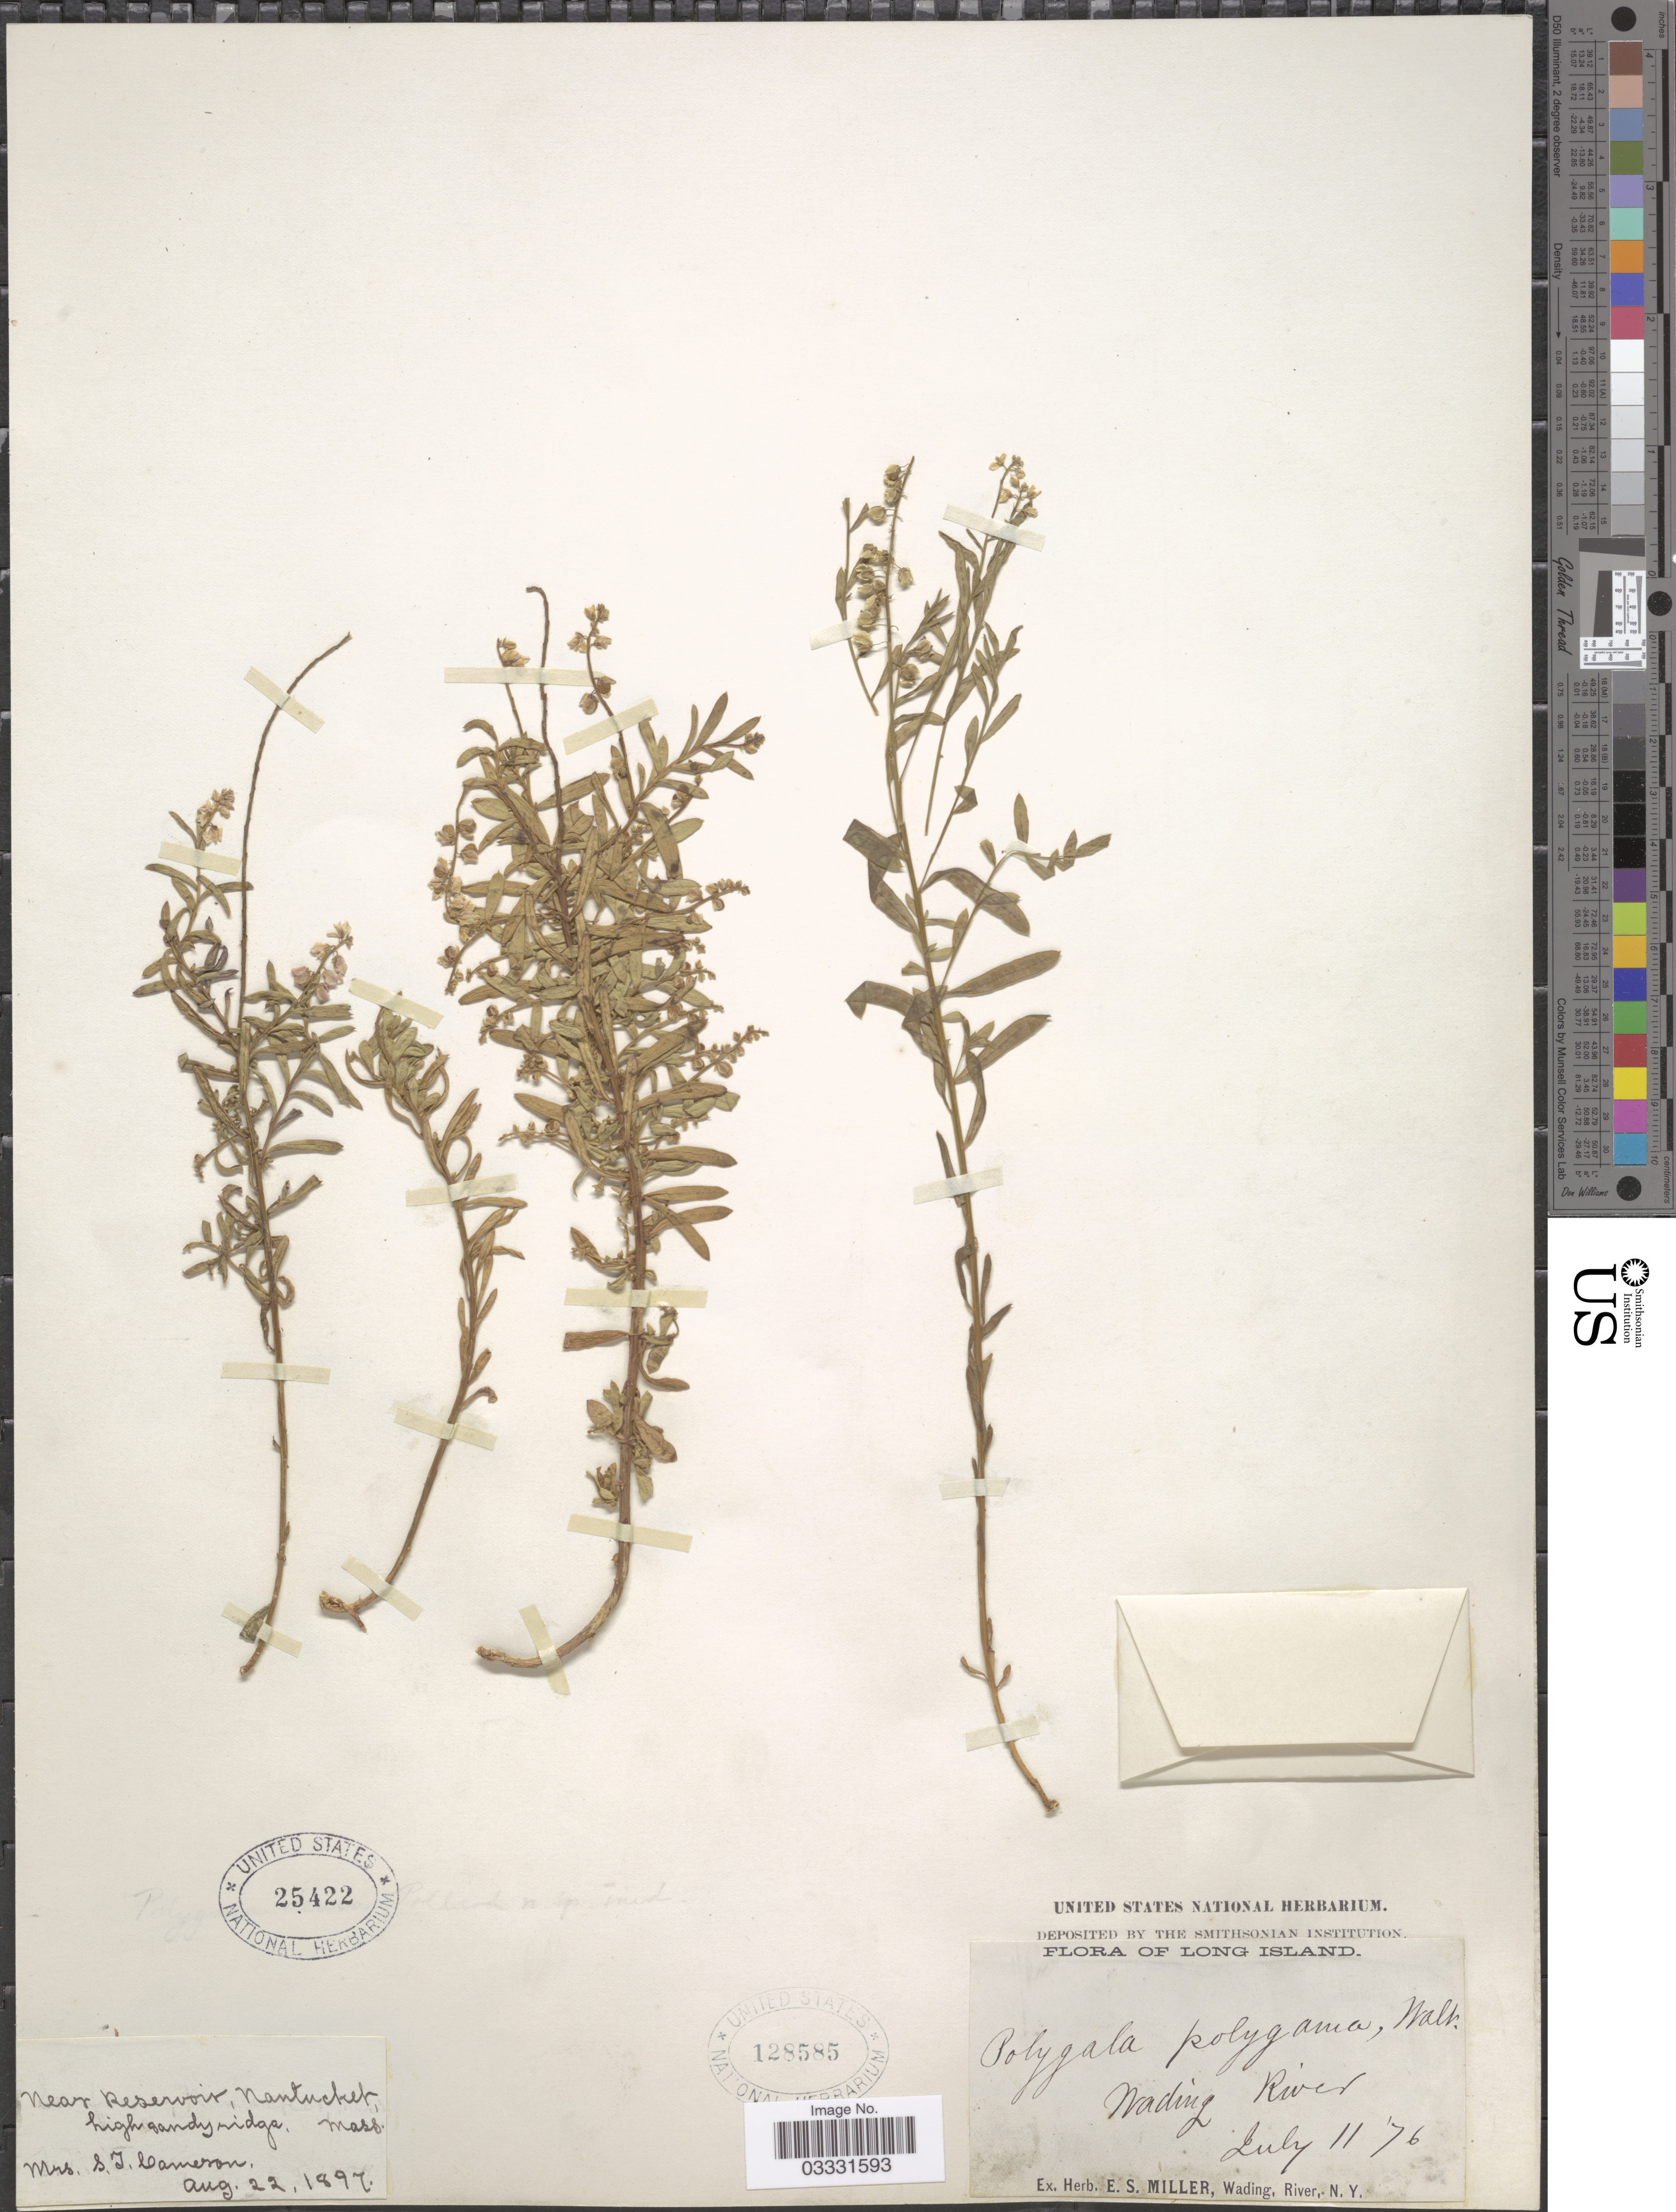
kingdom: Plantae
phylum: Tracheophyta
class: Magnoliopsida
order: Fabales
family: Polygalaceae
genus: Polygala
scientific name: Polygala polygama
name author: Walter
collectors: S. Cameron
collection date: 1897-08-22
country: United States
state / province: Massachusetts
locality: Near Reservoir, Nantucket.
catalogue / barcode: US 25422